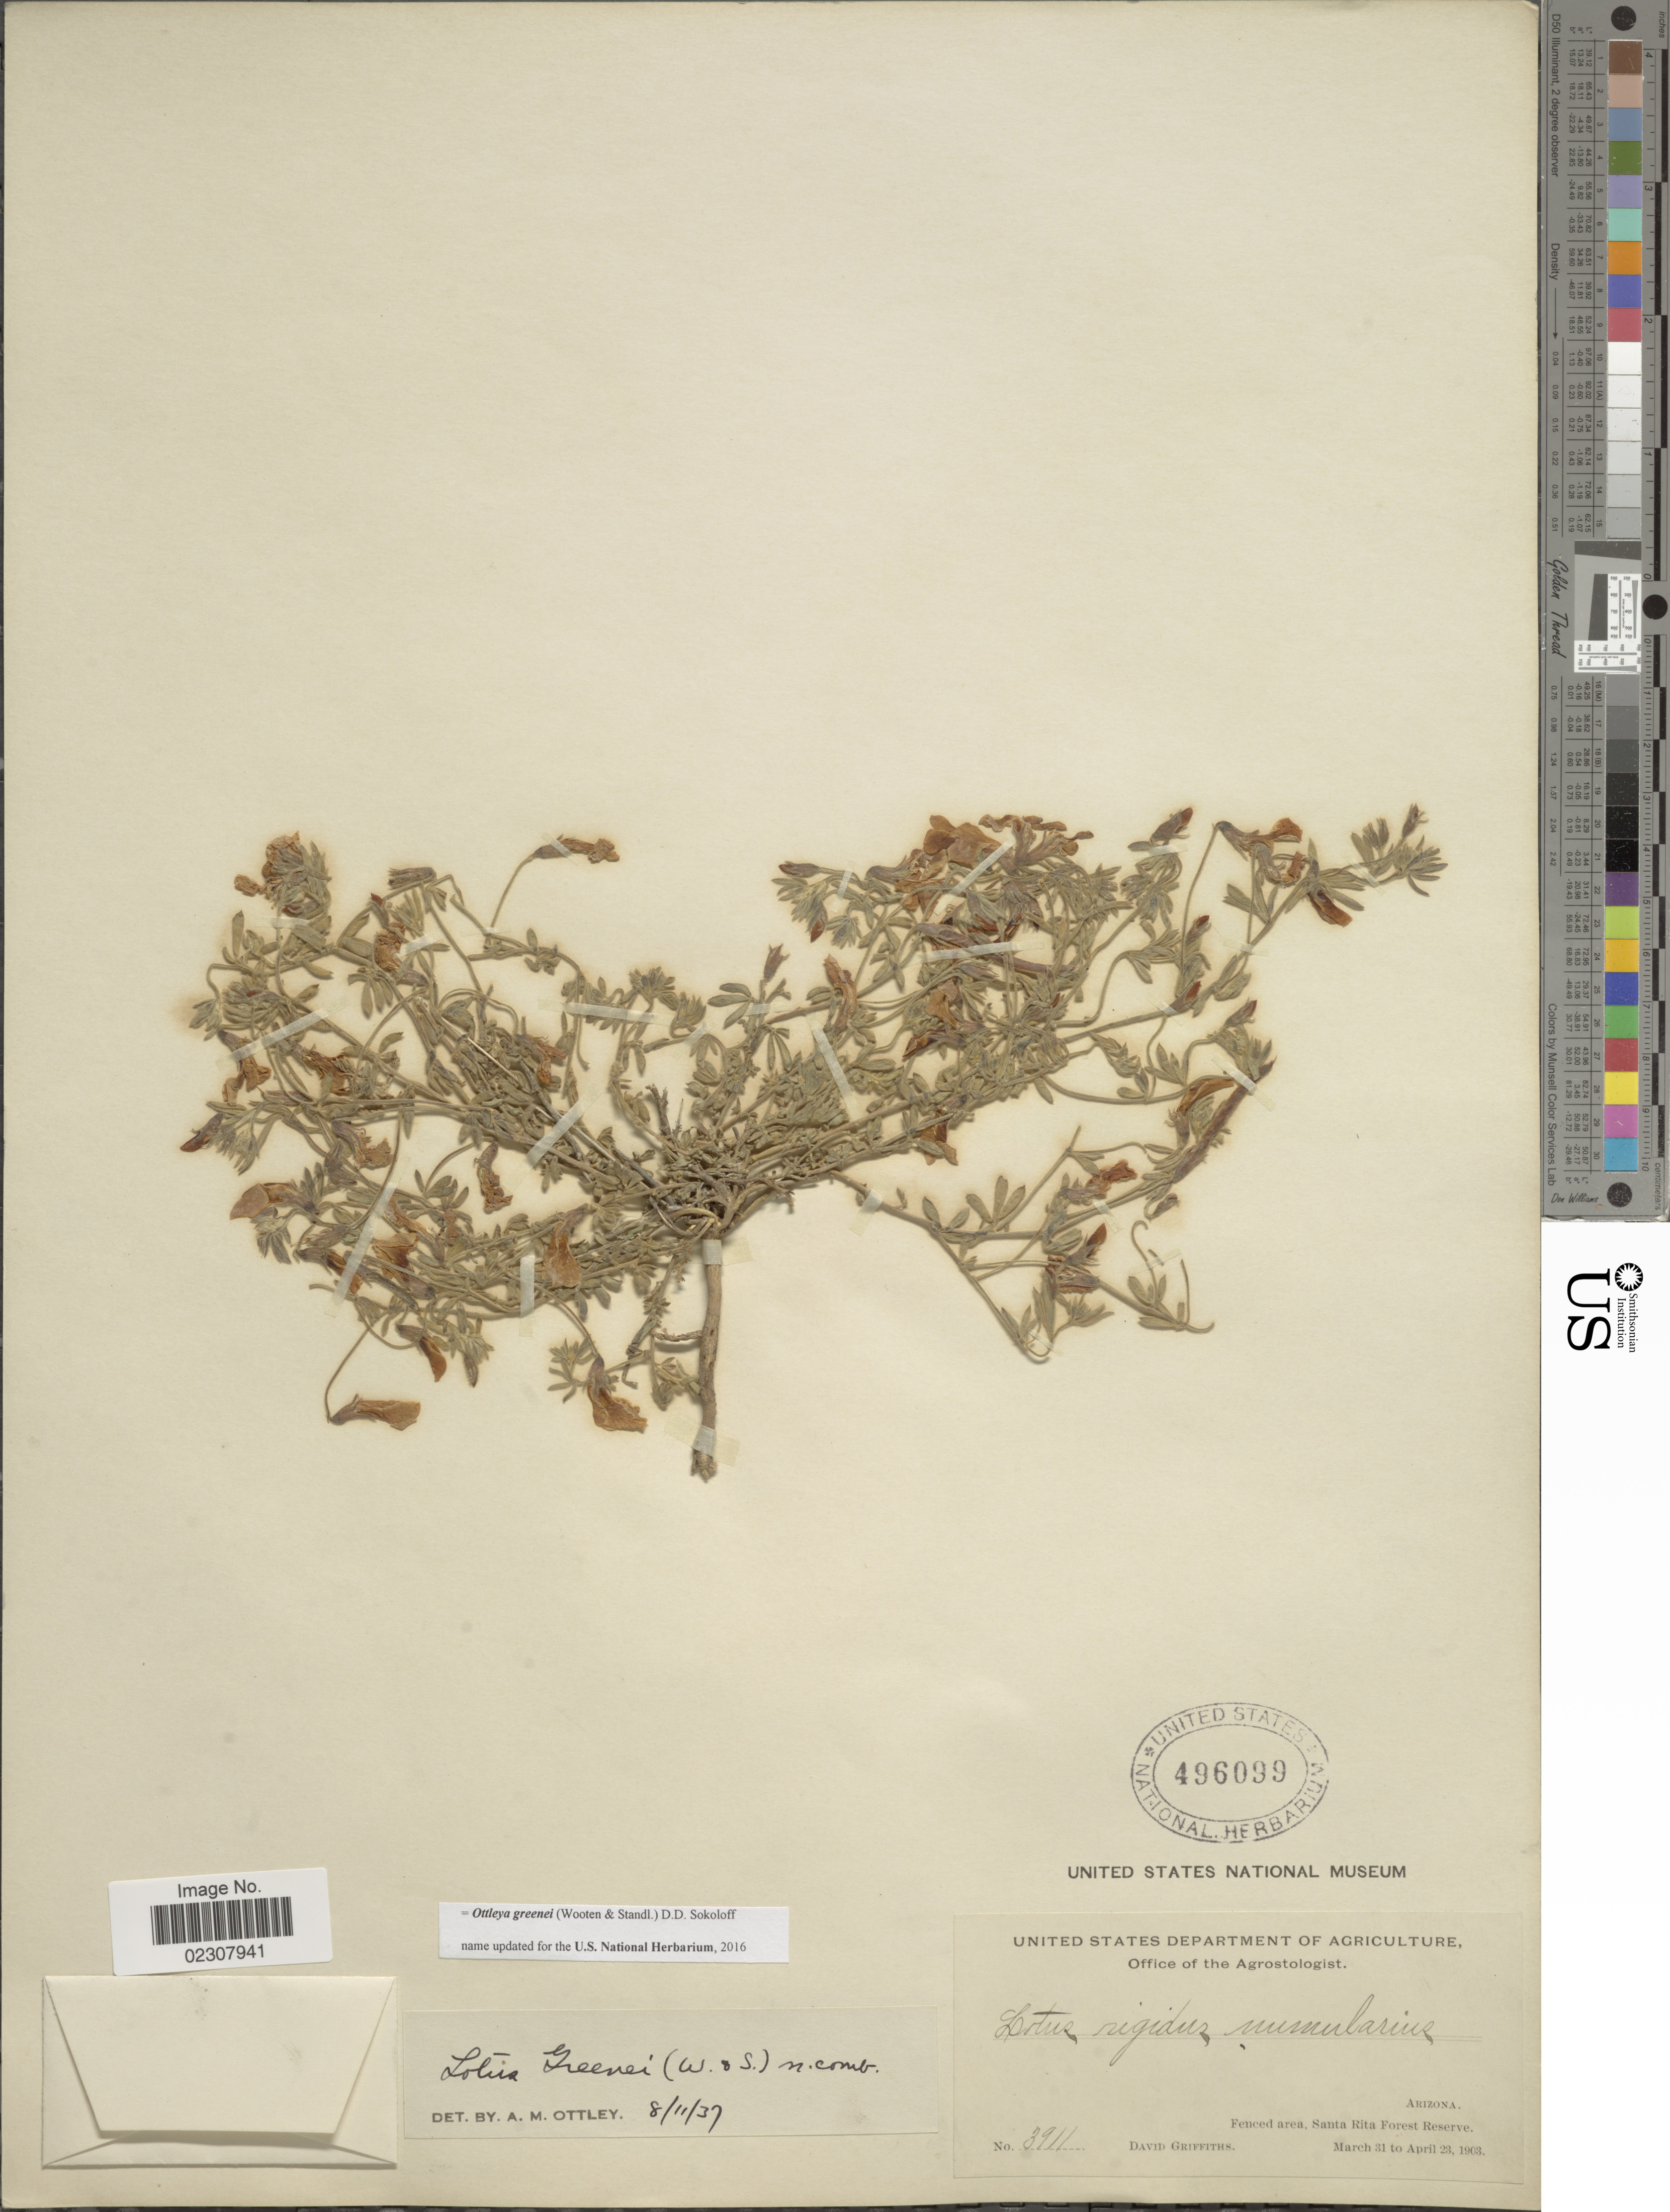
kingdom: Plantae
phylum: Tracheophyta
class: Magnoliopsida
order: Fabales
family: Fabaceae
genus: Ottleya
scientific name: Ottleya greenei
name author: (Wooten & Standl.) D.D. Sokoloff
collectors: D. Griffiths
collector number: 3911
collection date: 1903-03-31/1903-04-23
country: United States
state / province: Arizona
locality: Fenced area, Santa Rita Forest Reserve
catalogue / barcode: US 496099